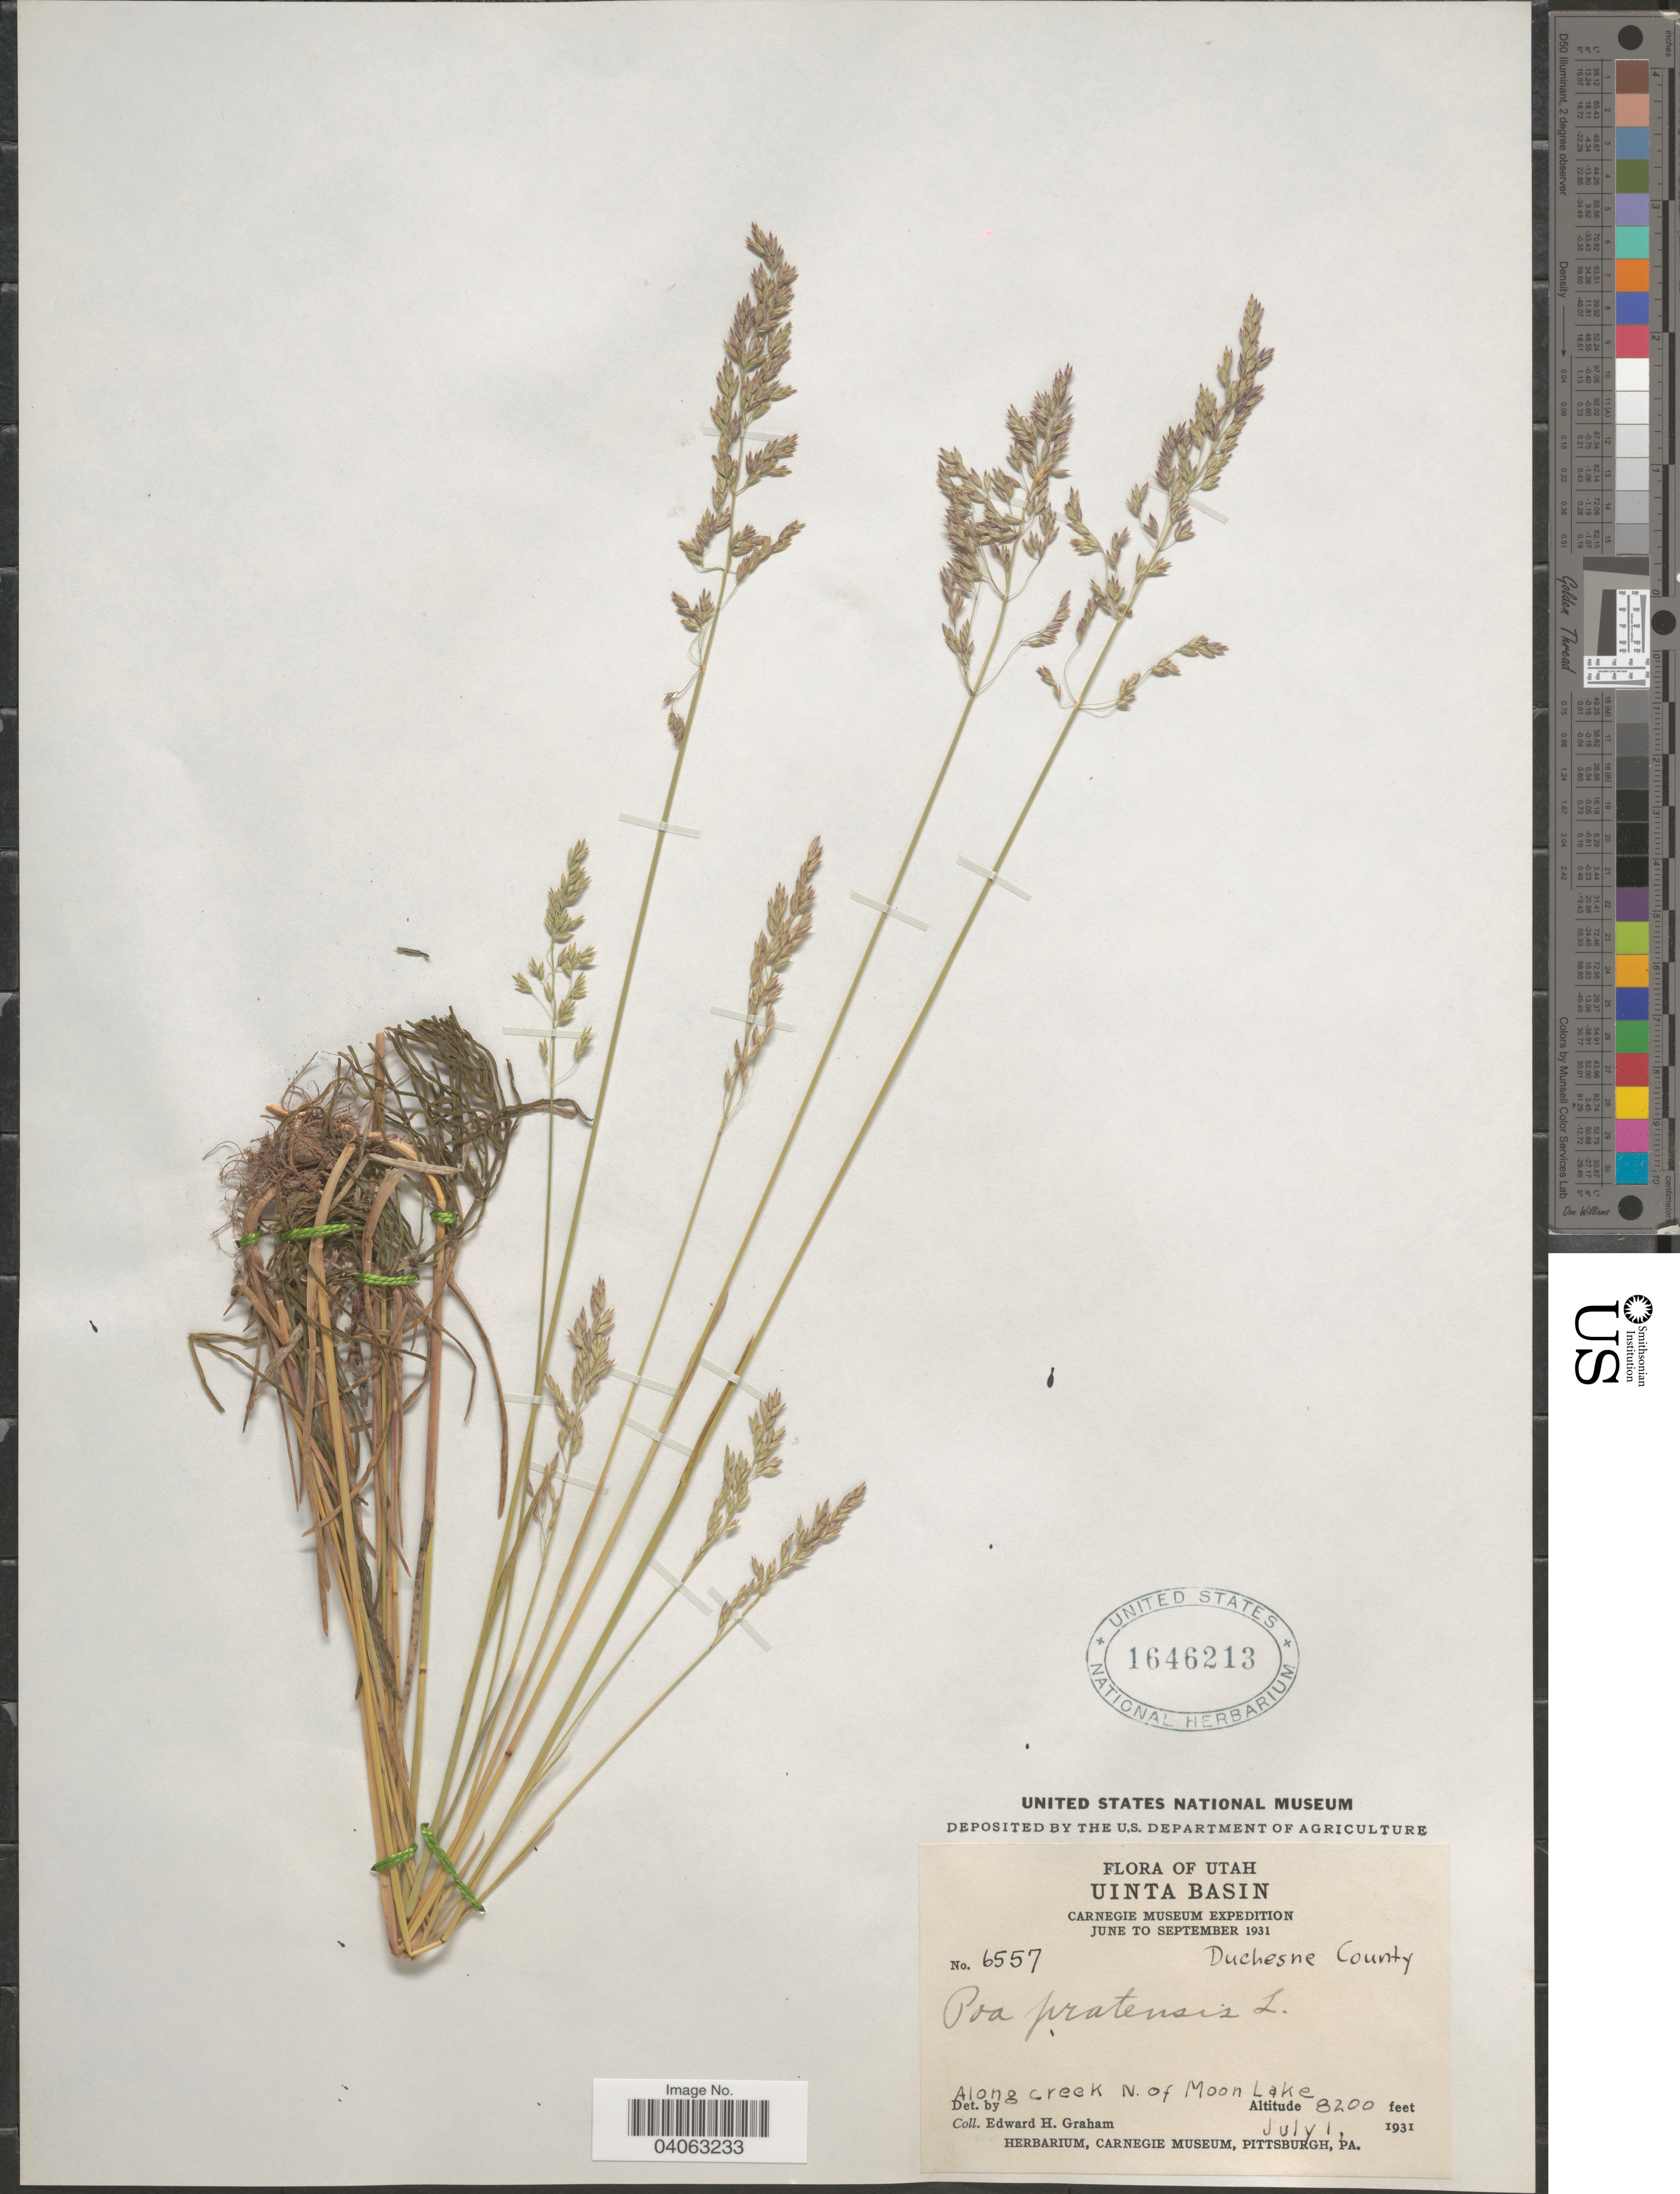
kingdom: Plantae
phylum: Tracheophyta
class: Liliopsida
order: Poales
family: Poaceae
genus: Poa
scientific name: Poa pratensis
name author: L.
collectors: E. H. Graham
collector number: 6557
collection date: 1931-07-01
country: United States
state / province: Utah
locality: Uinta Basin. Duchesne County. Along creek N. of Moon Lake.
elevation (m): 2499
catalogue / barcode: US 1646213